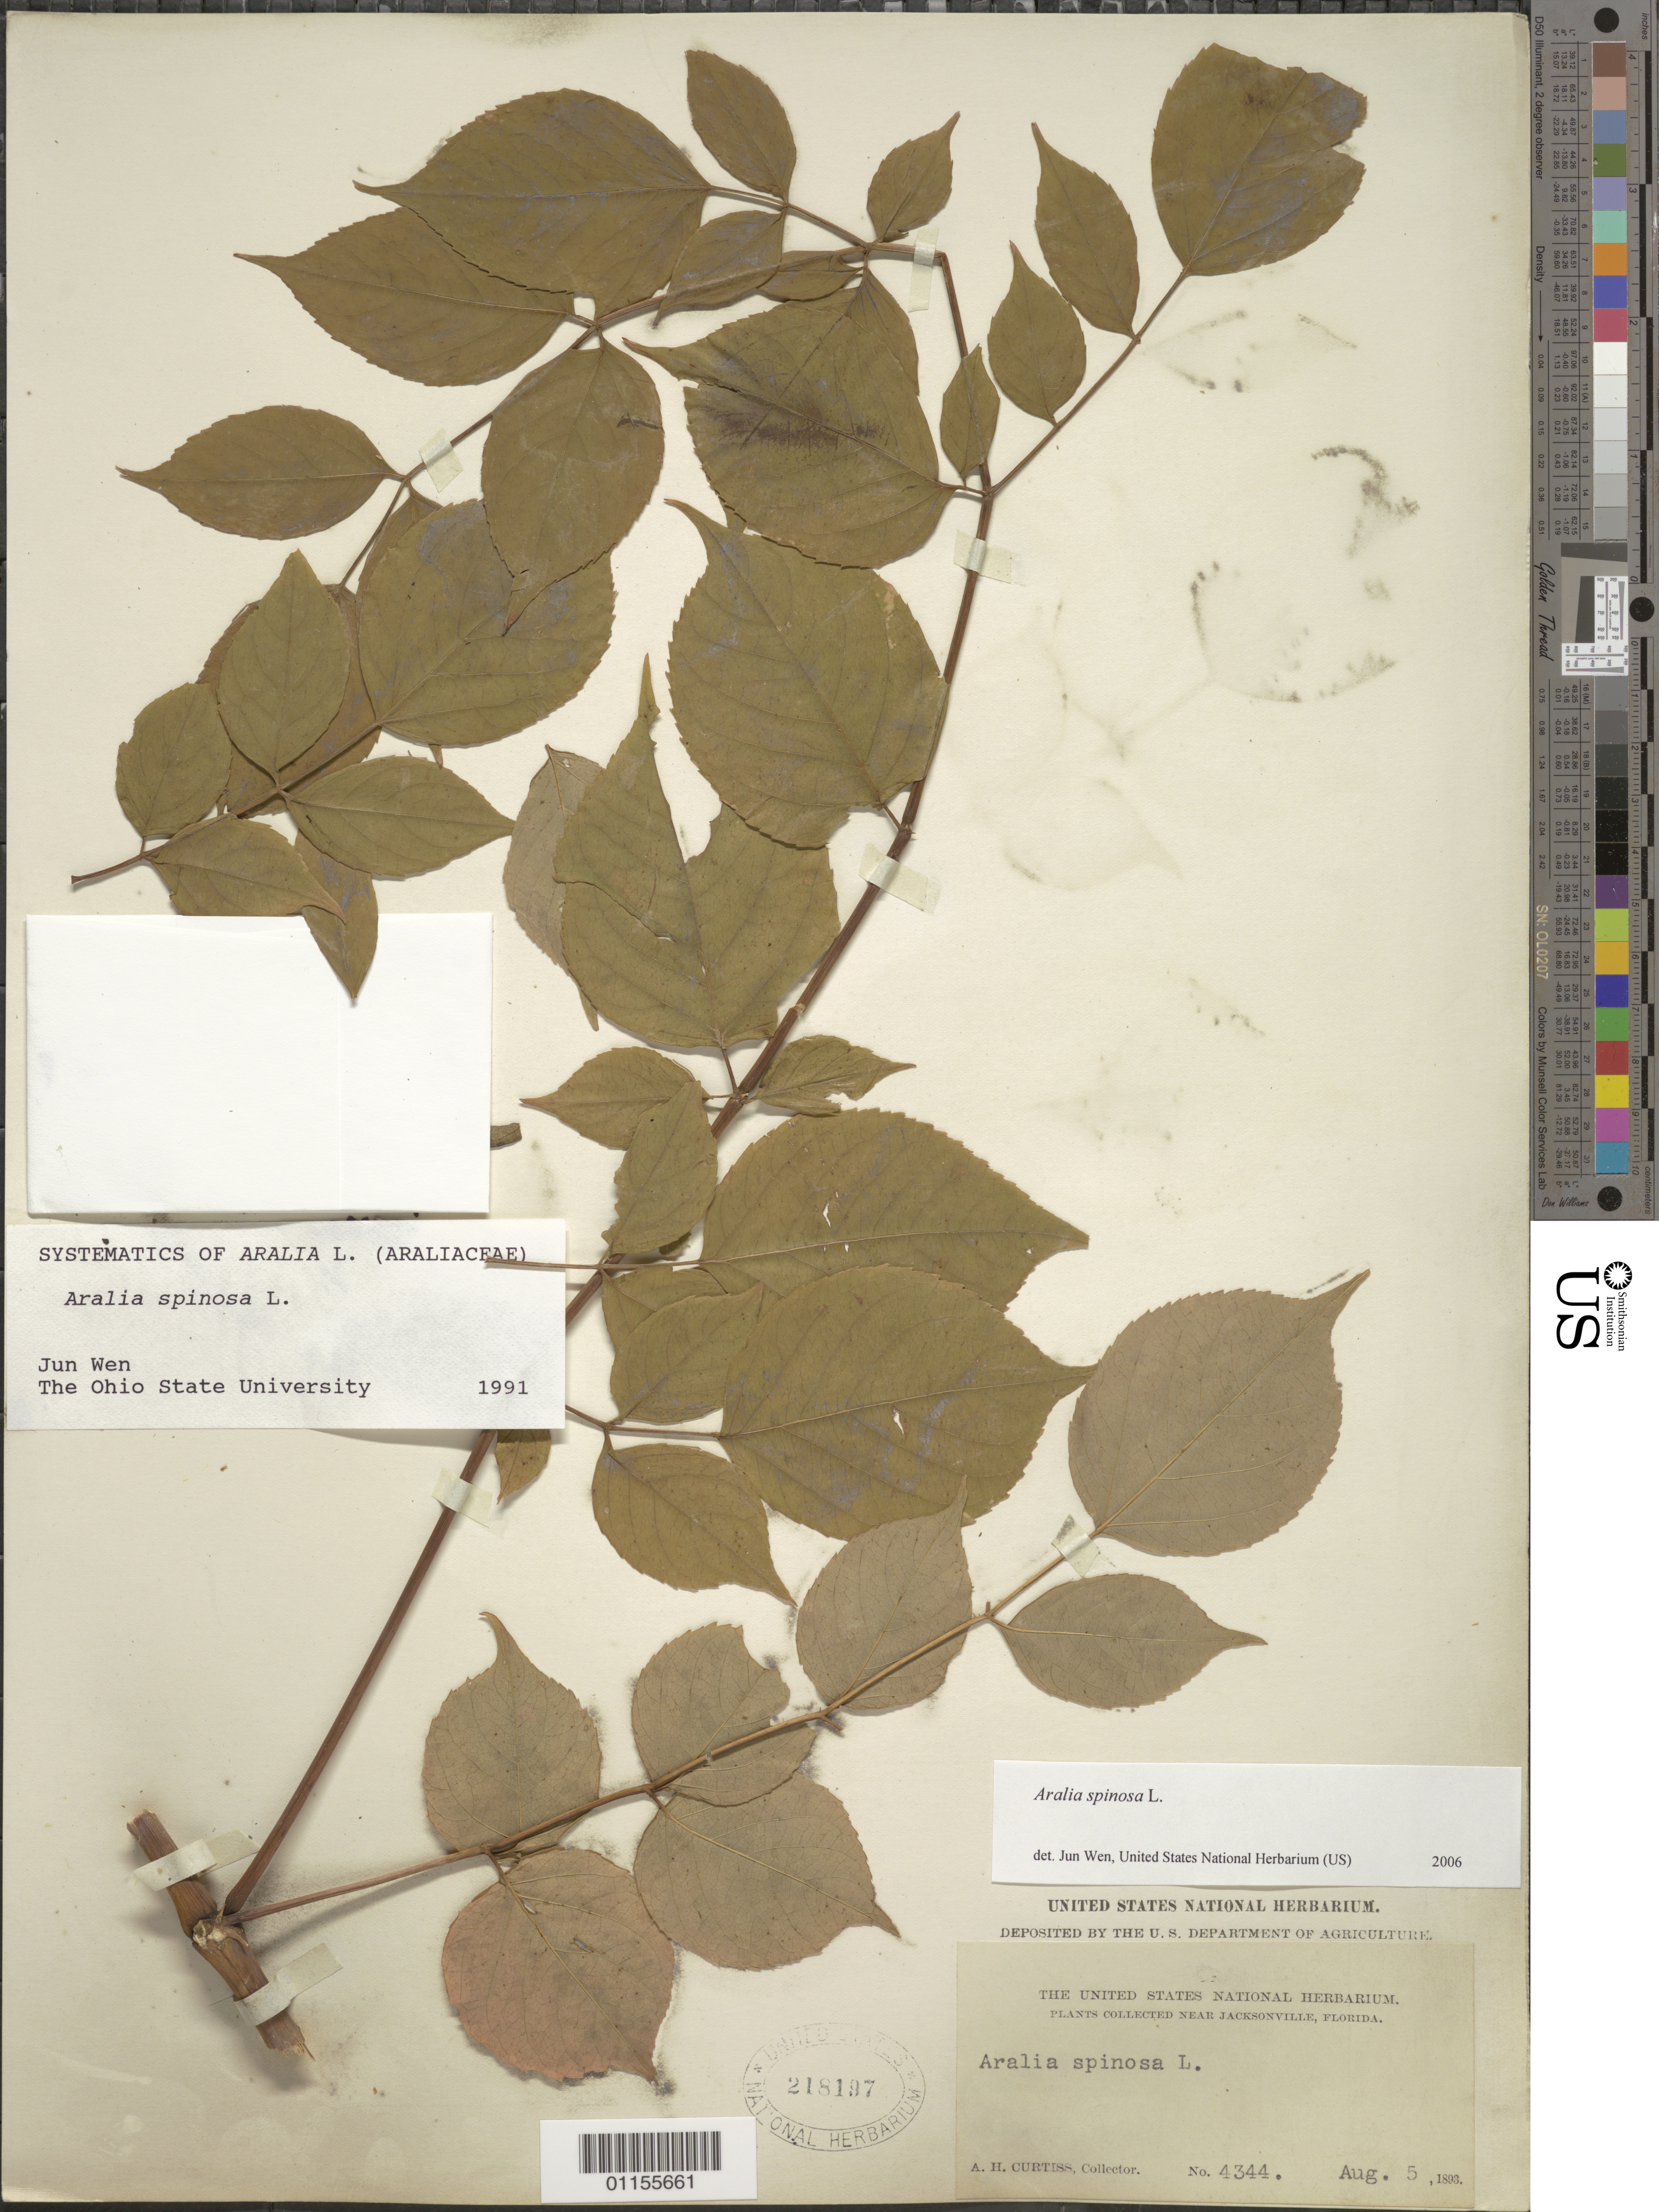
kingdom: Plantae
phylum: Tracheophyta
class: Magnoliopsida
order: Apiales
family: Araliaceae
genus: Aralia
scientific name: Aralia spinosa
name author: L.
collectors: A. H. Curtiss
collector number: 4344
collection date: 1893-08-05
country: United States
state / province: Florida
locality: Near Jacksonville.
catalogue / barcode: US 218197